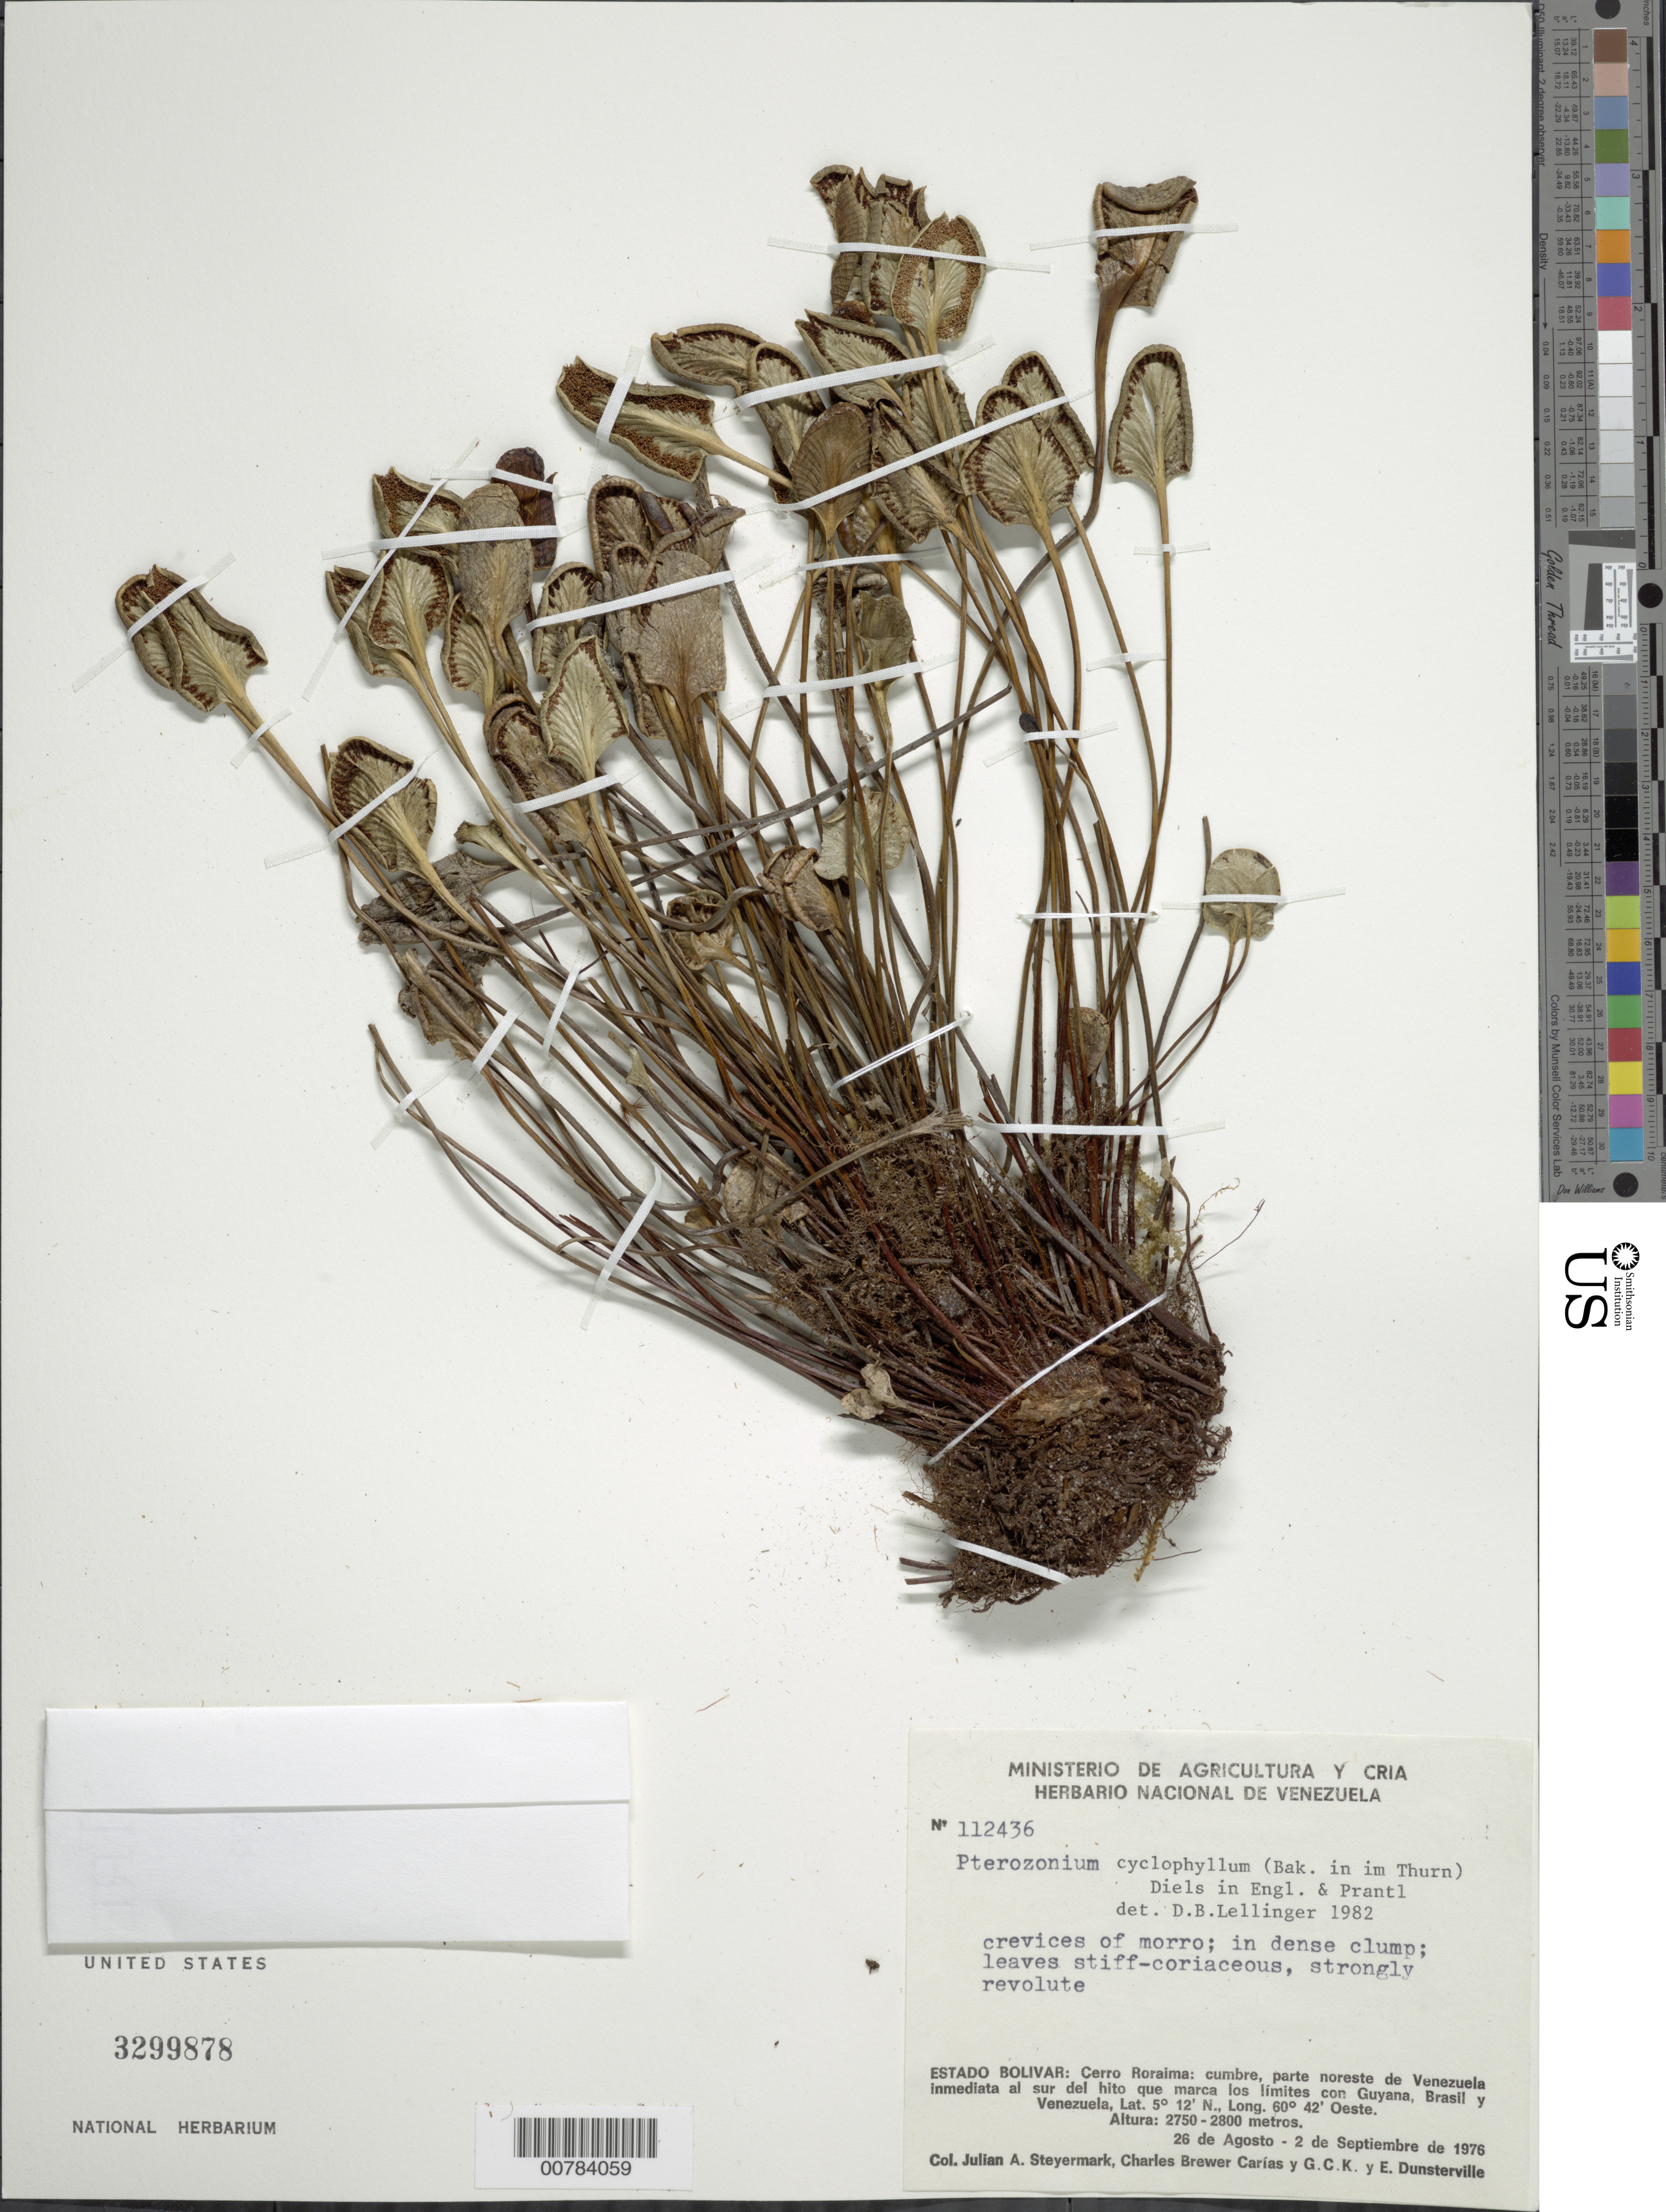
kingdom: Plantae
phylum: Tracheophyta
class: Polypodiopsida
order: Polypodiales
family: Pteridaceae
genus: Pterozonium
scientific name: Pterozonium cyclophyllum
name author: (Baker) Diels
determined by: Lellinger, David B., (BOT), Smithsonian Institution - National Museum of Natural History (UNITED STATES)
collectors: J. Steyermark, C. Brewer-Carias, G. C. K. Dunsterville & E. Dunsterville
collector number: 112436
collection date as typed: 26-Aug-76 to 2-Sep-76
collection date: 1976-08-26/1976-09-02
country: Venezuela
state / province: Bolívar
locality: Cerro Roraima: cumbre, parte NO de Venezuela inmediata al S del hito que marca los limites con Guyana, Brasil, y Venezuela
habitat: Crevices of morro; in dense clump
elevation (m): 2750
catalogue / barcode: US 3299878